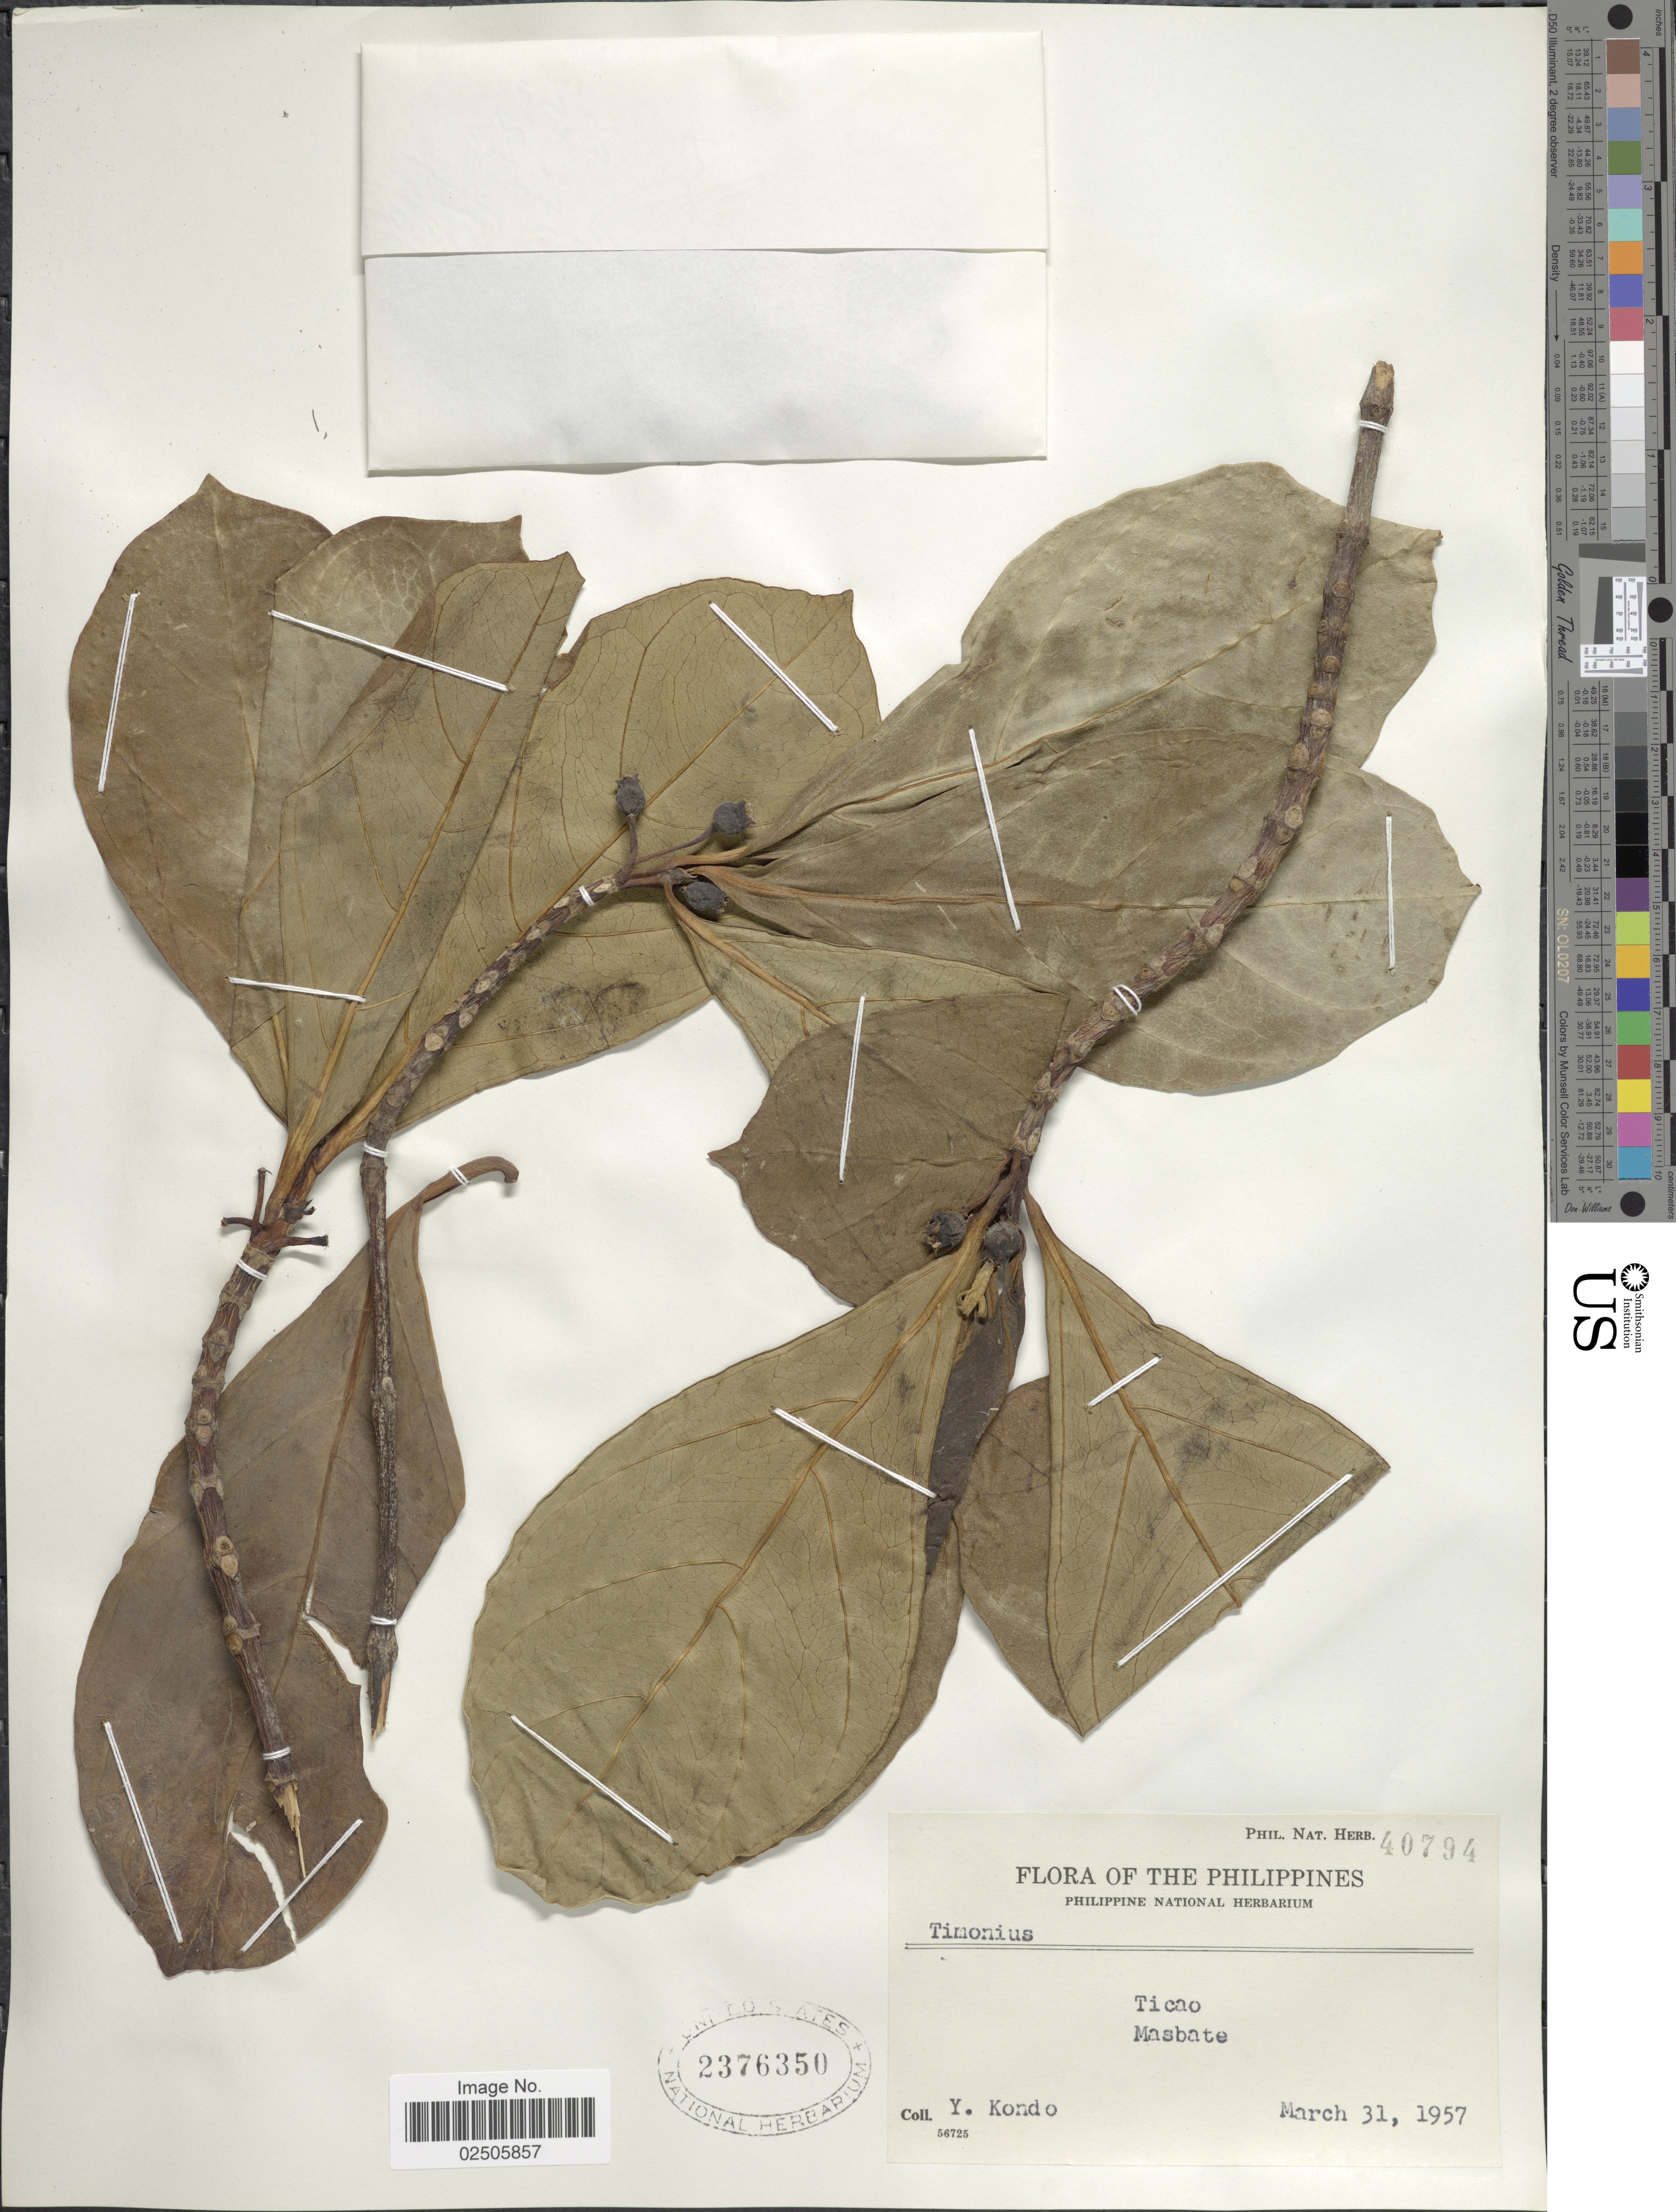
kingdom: Plantae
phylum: Tracheophyta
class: Magnoliopsida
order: Gentianales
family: Rubiaceae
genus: Timonius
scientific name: Timonius sp.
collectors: Y. Kondo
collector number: Phil. Nat. Herb. 40794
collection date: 1957-03-31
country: Philippines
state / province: Bicol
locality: Ticao, Masbate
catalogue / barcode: US 2376350